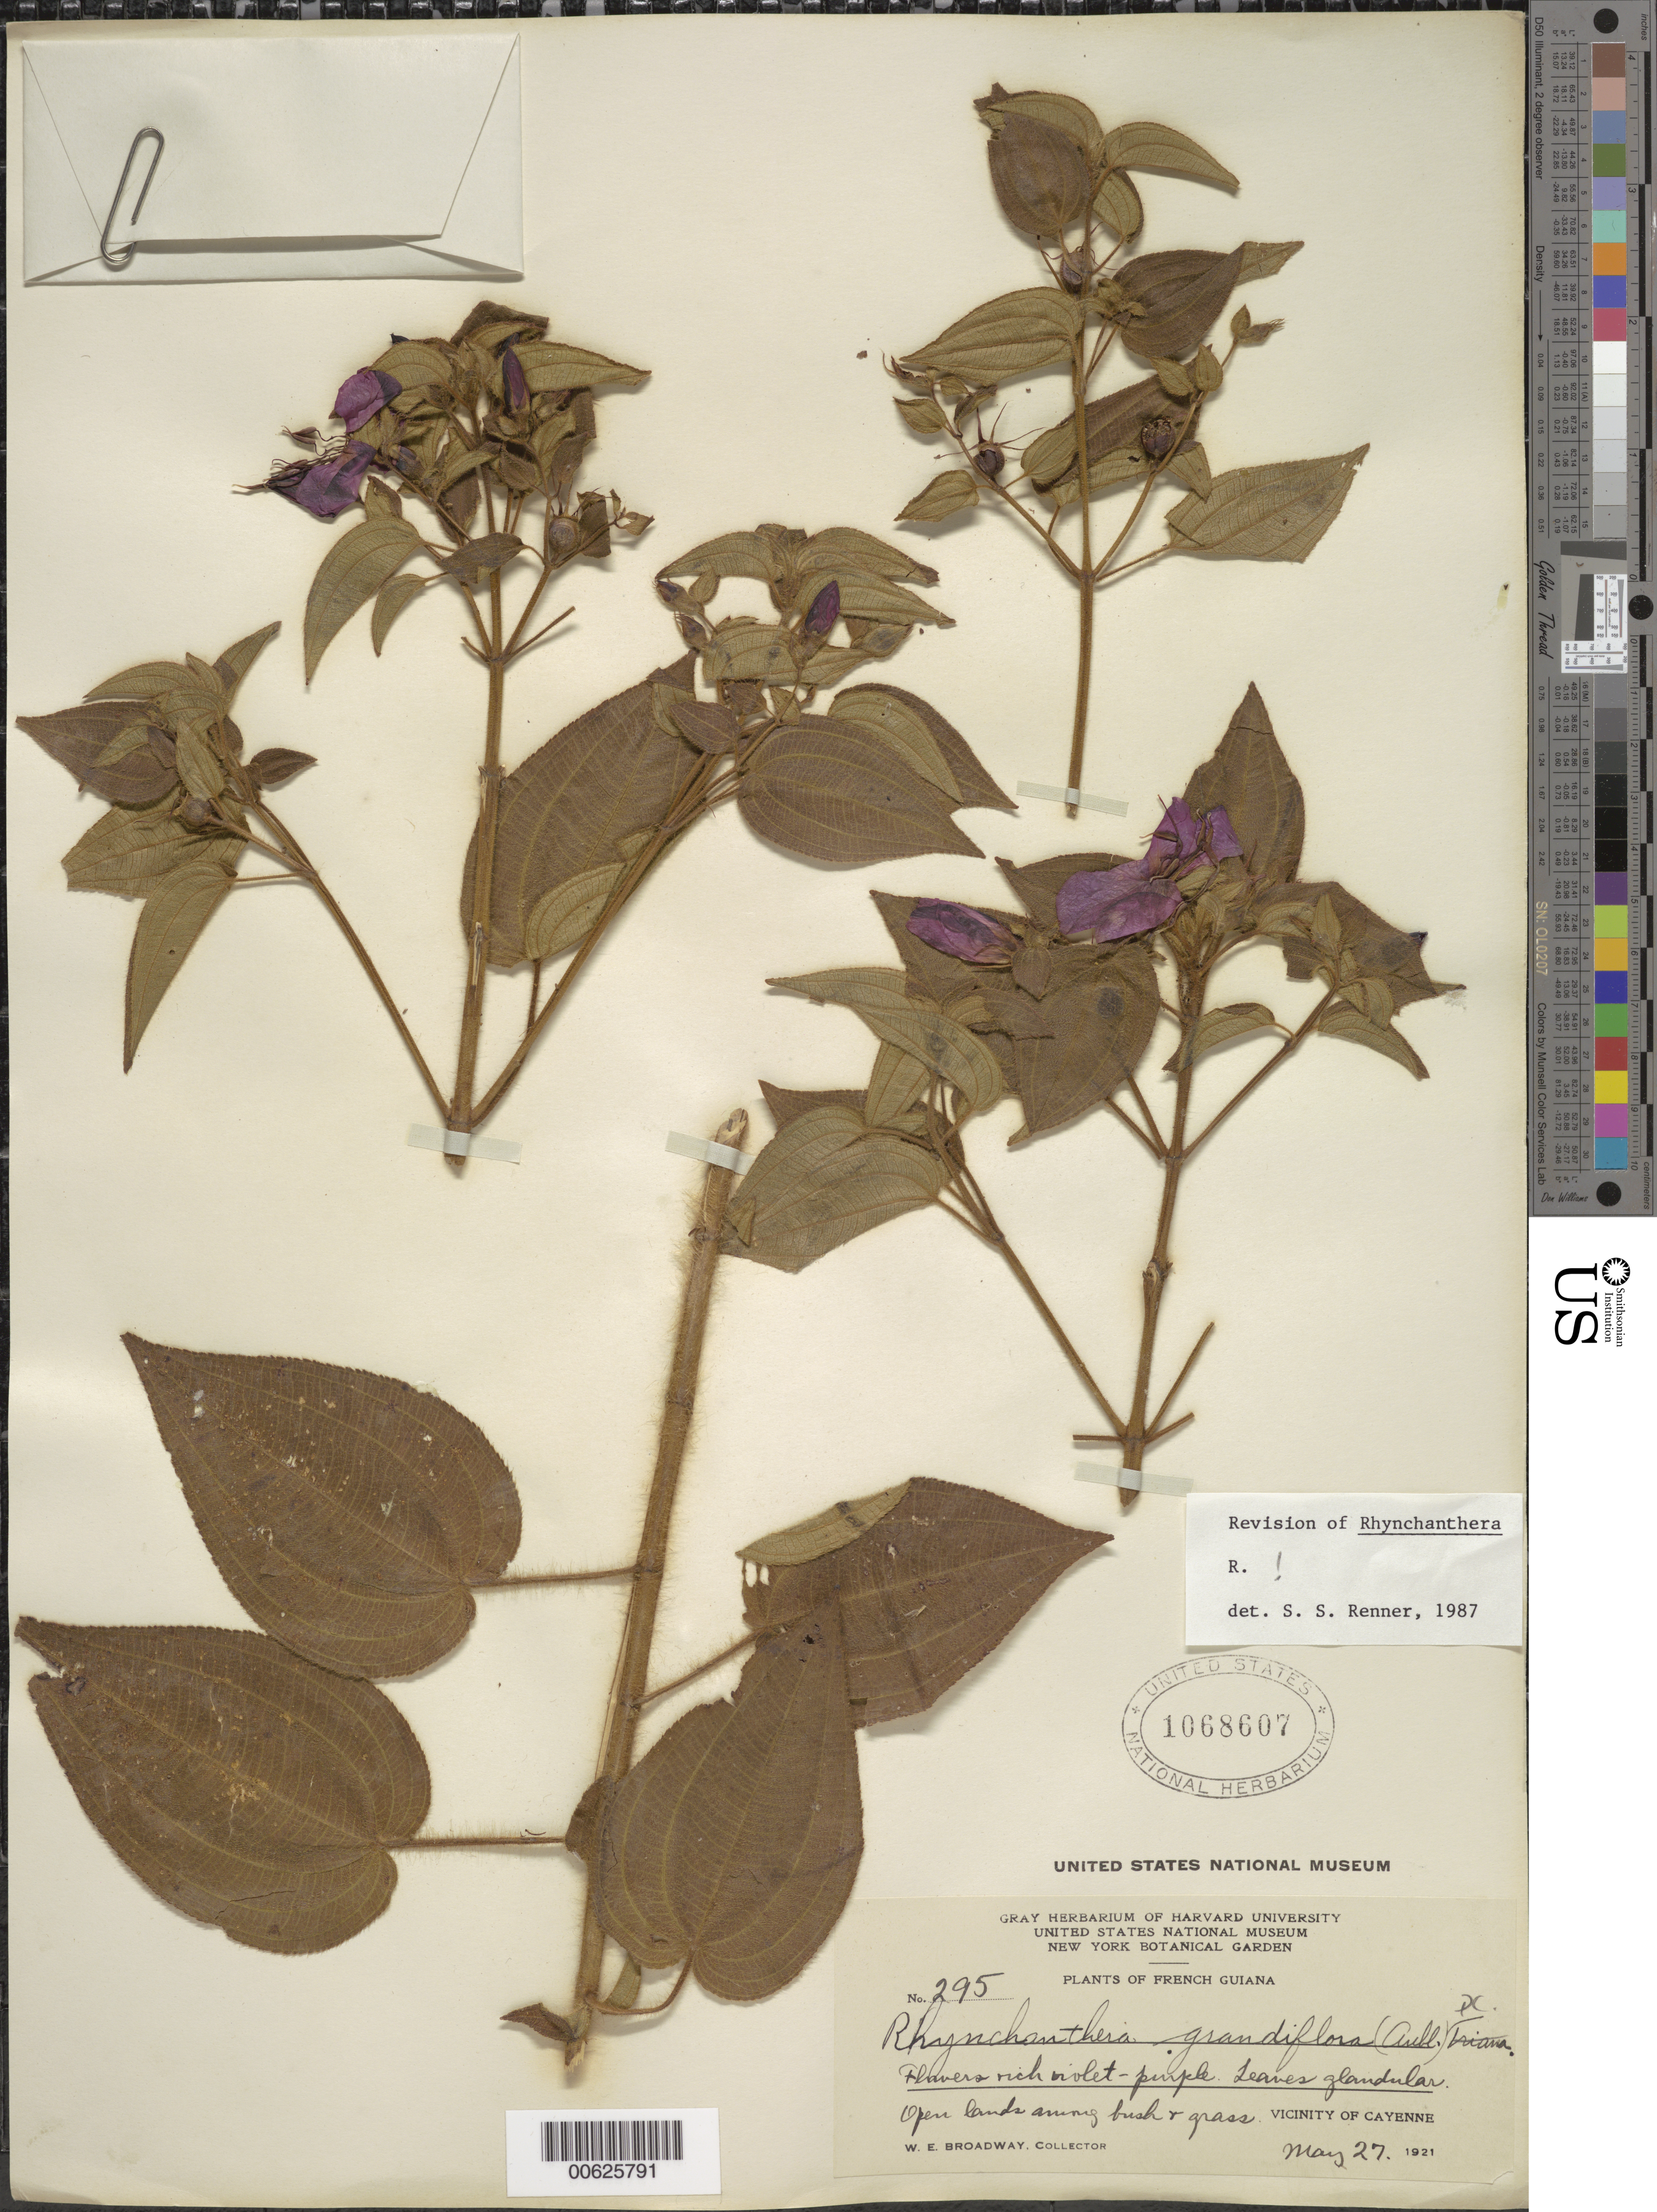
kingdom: Plantae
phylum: Tracheophyta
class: Magnoliopsida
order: Myrtales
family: Melastomataceae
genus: Rhynchanthera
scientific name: Rhynchanthera grandiflora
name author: (Aubl.) DC.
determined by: Renner, S. S.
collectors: W. E. Broadway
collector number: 295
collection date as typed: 27-May-21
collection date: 1921-05-27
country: French Guiana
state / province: Cayenne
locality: Cayenne, vic.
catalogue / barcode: US 1068607